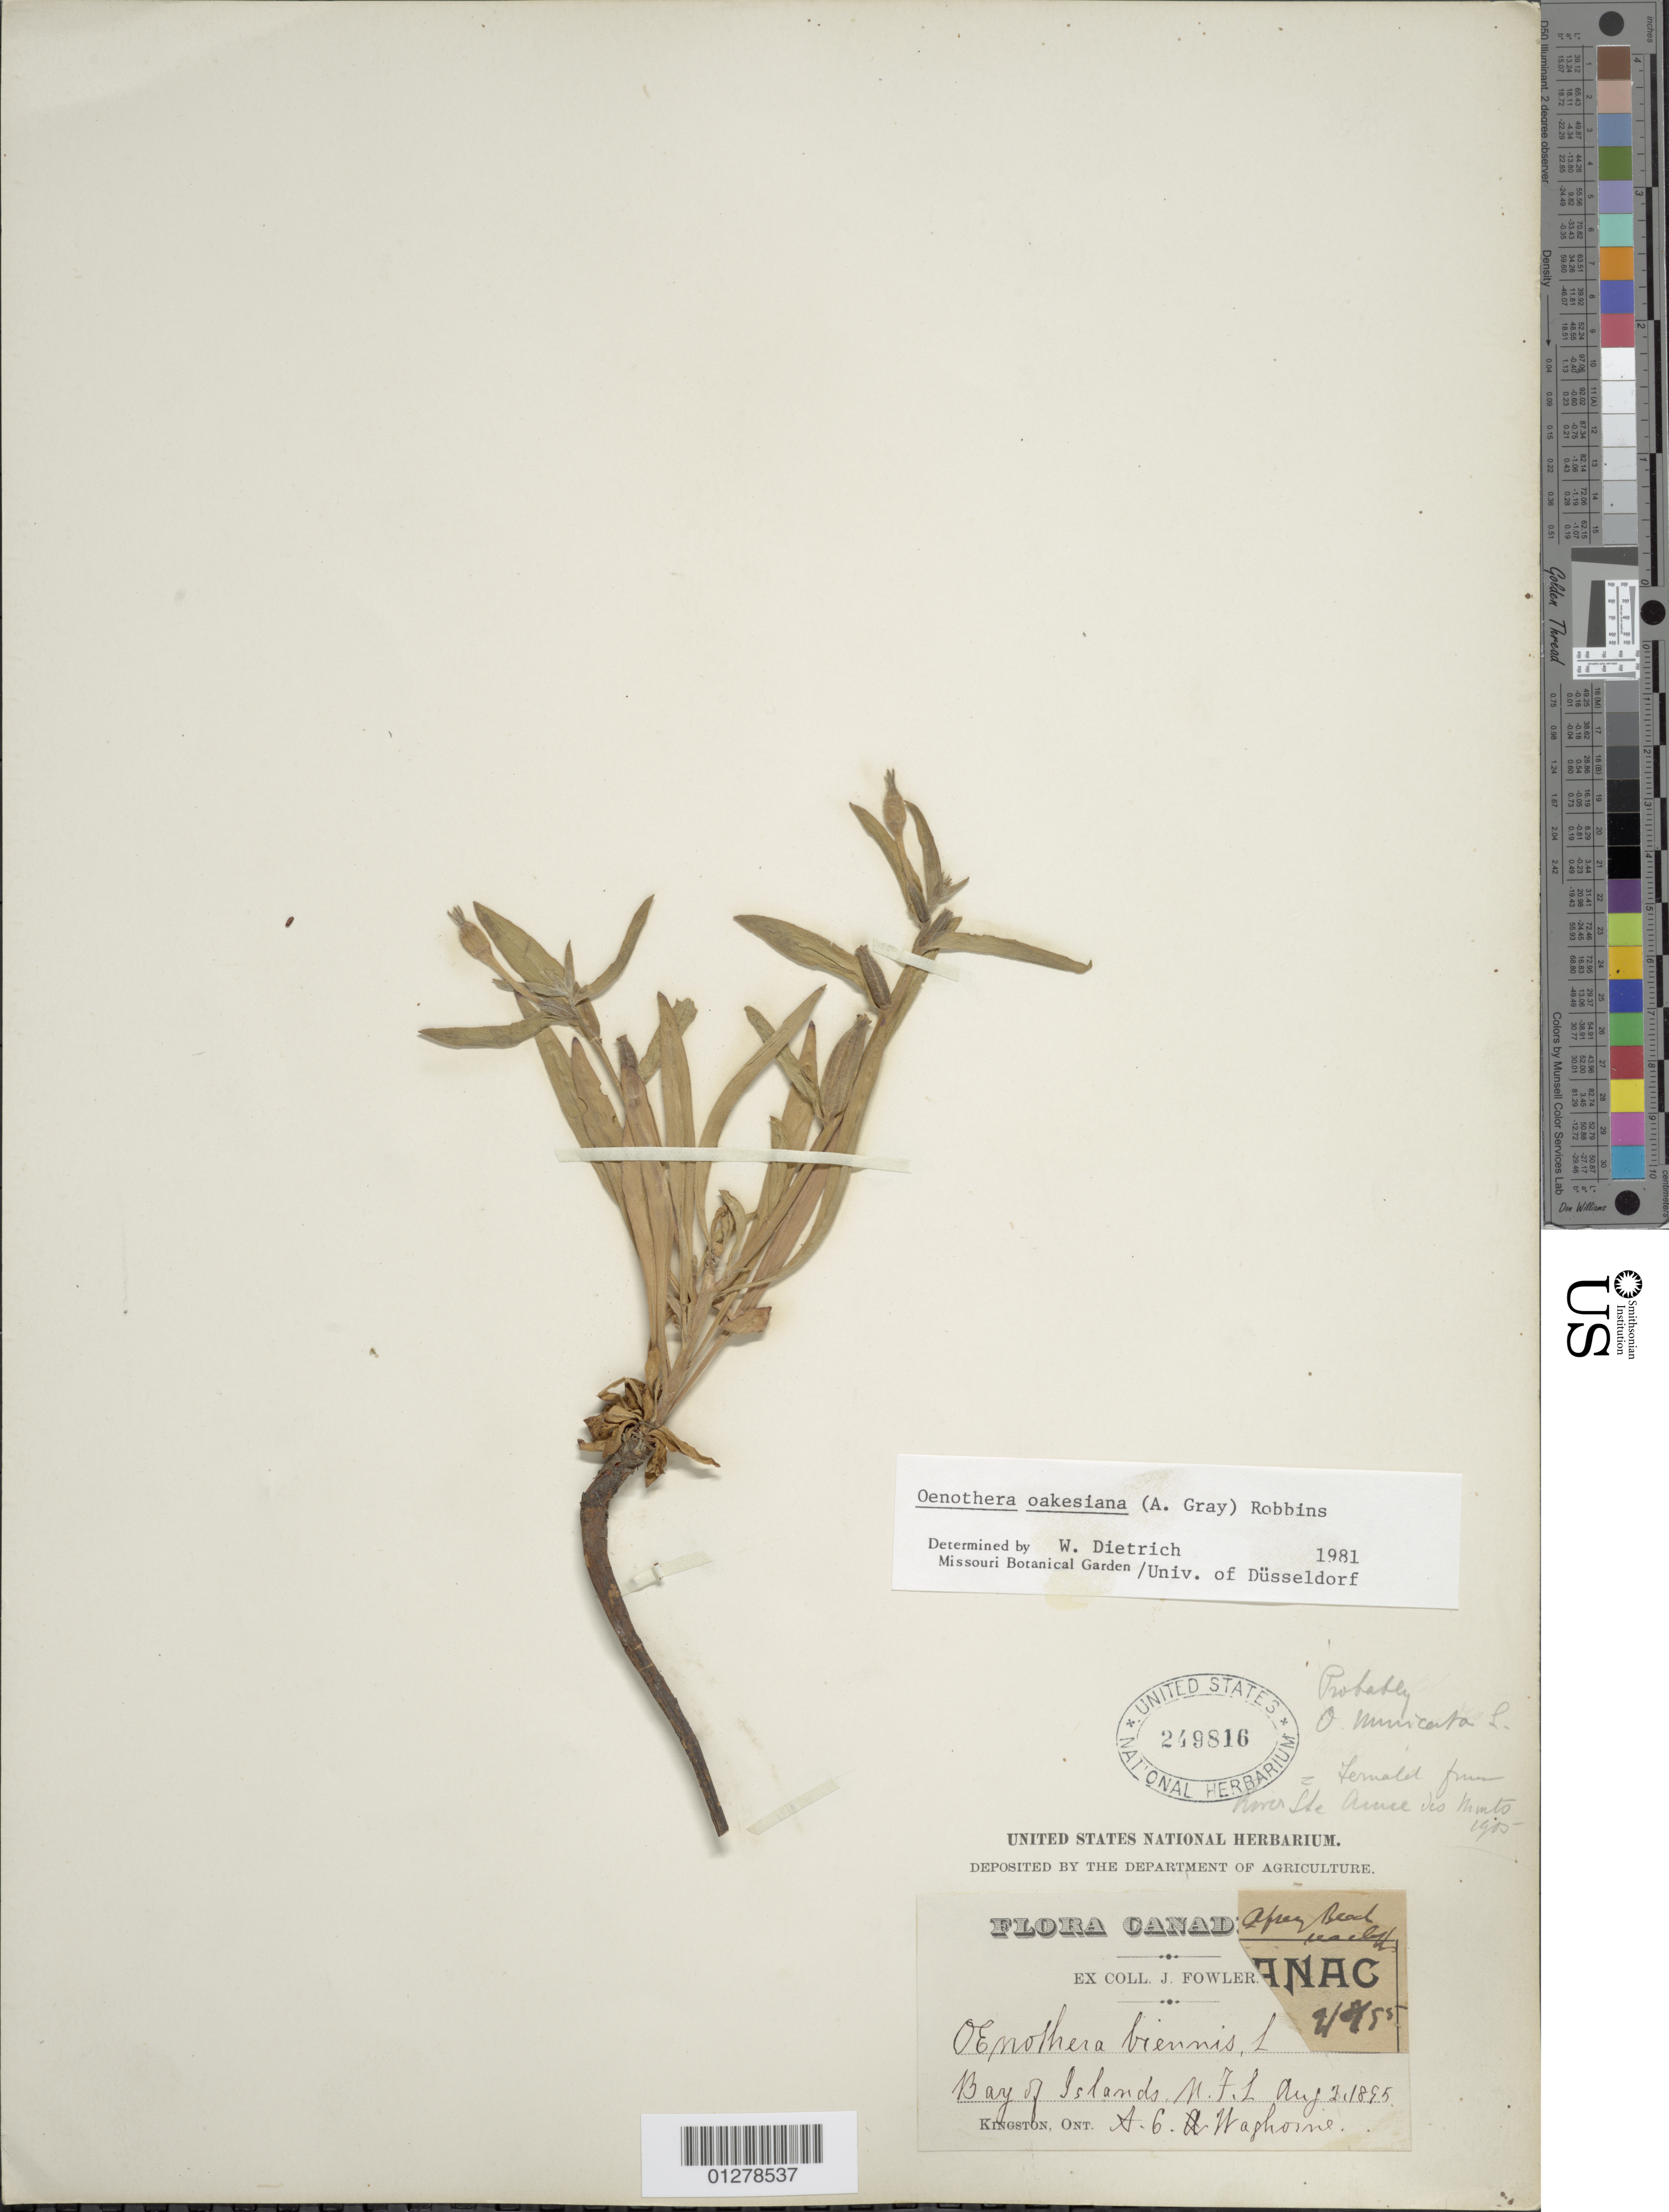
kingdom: Plantae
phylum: Tracheophyta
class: Magnoliopsida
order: Myrtales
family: Onagraceae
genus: Oenothera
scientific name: Oenothera oakesiana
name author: (A. Gray) J.W. Robbins ex S. Watson & J.M. Coult.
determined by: Dietrich, W.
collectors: J. P. Fowler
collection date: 1895-08-02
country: Canada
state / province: Ontario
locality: Kingston, Bay of Islands.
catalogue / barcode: US 249816